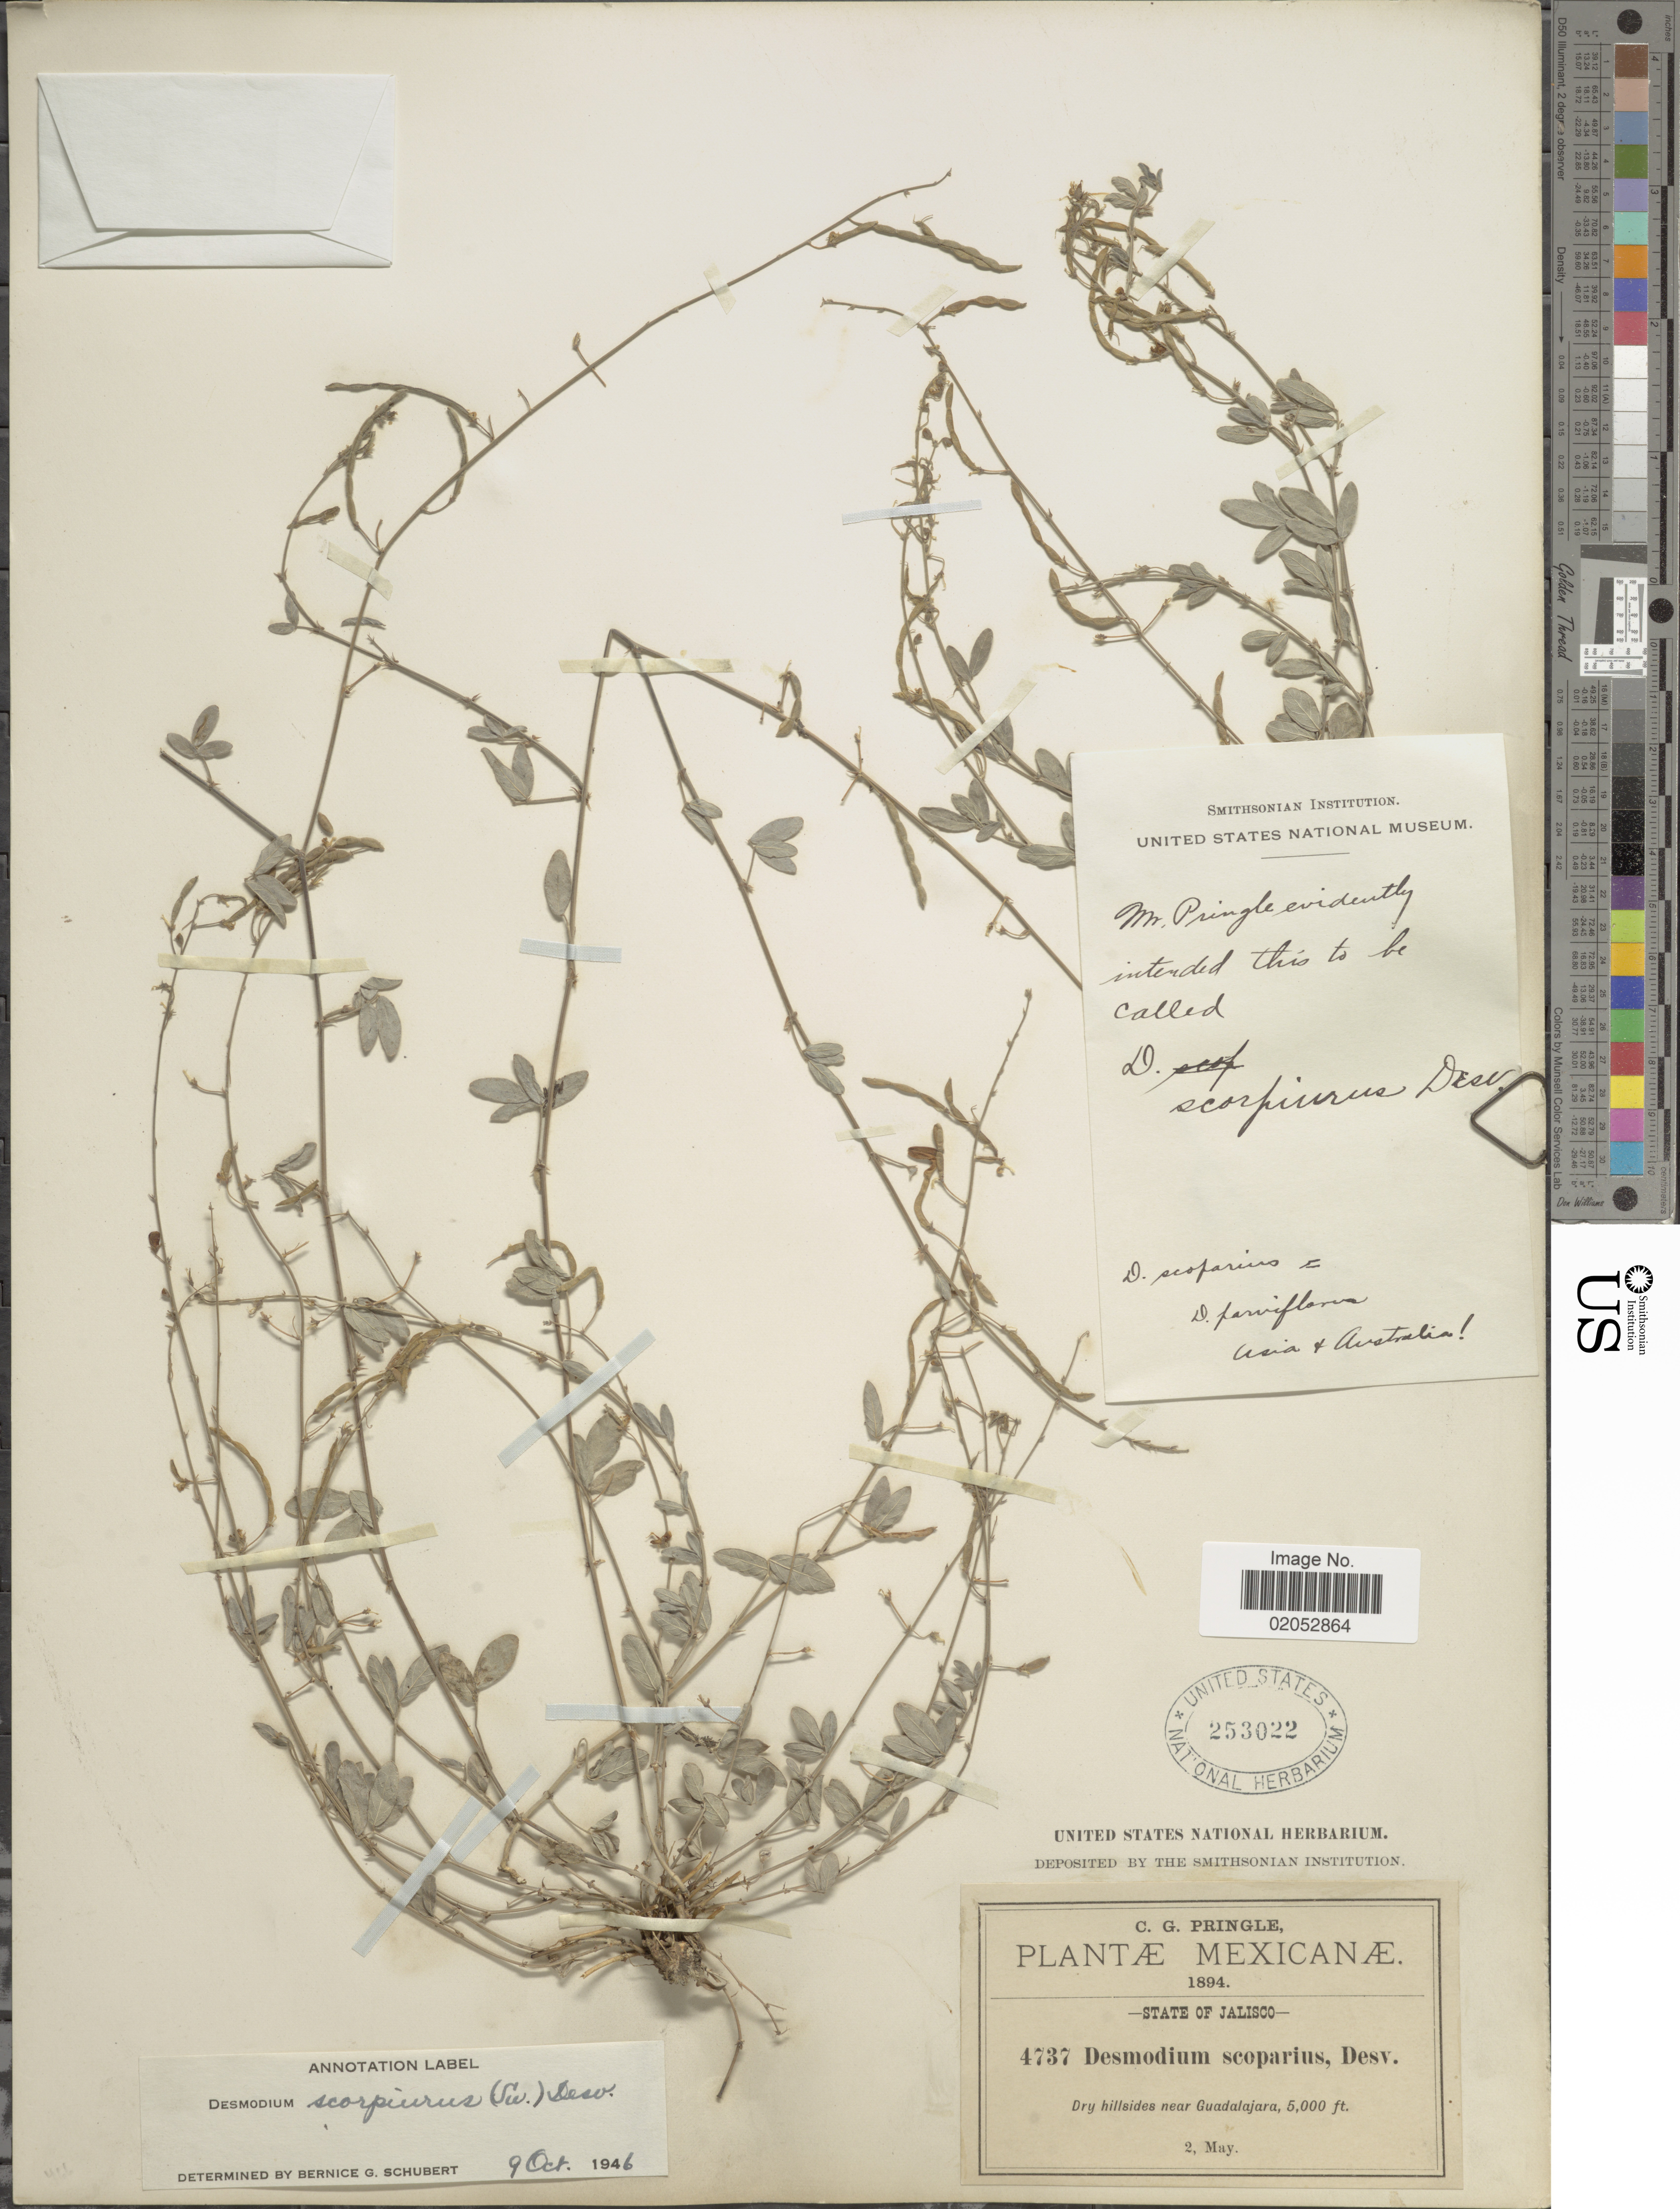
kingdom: Plantae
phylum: Tracheophyta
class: Magnoliopsida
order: Fabales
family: Fabaceae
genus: Desmodium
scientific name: Desmodium scorpiurus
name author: (Sw.) Desv. ex DC.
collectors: C. G. Pringle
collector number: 4737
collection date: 1894-05-02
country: Mexico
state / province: Jalisco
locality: Near Guadalajara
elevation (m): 1524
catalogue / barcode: US 253022